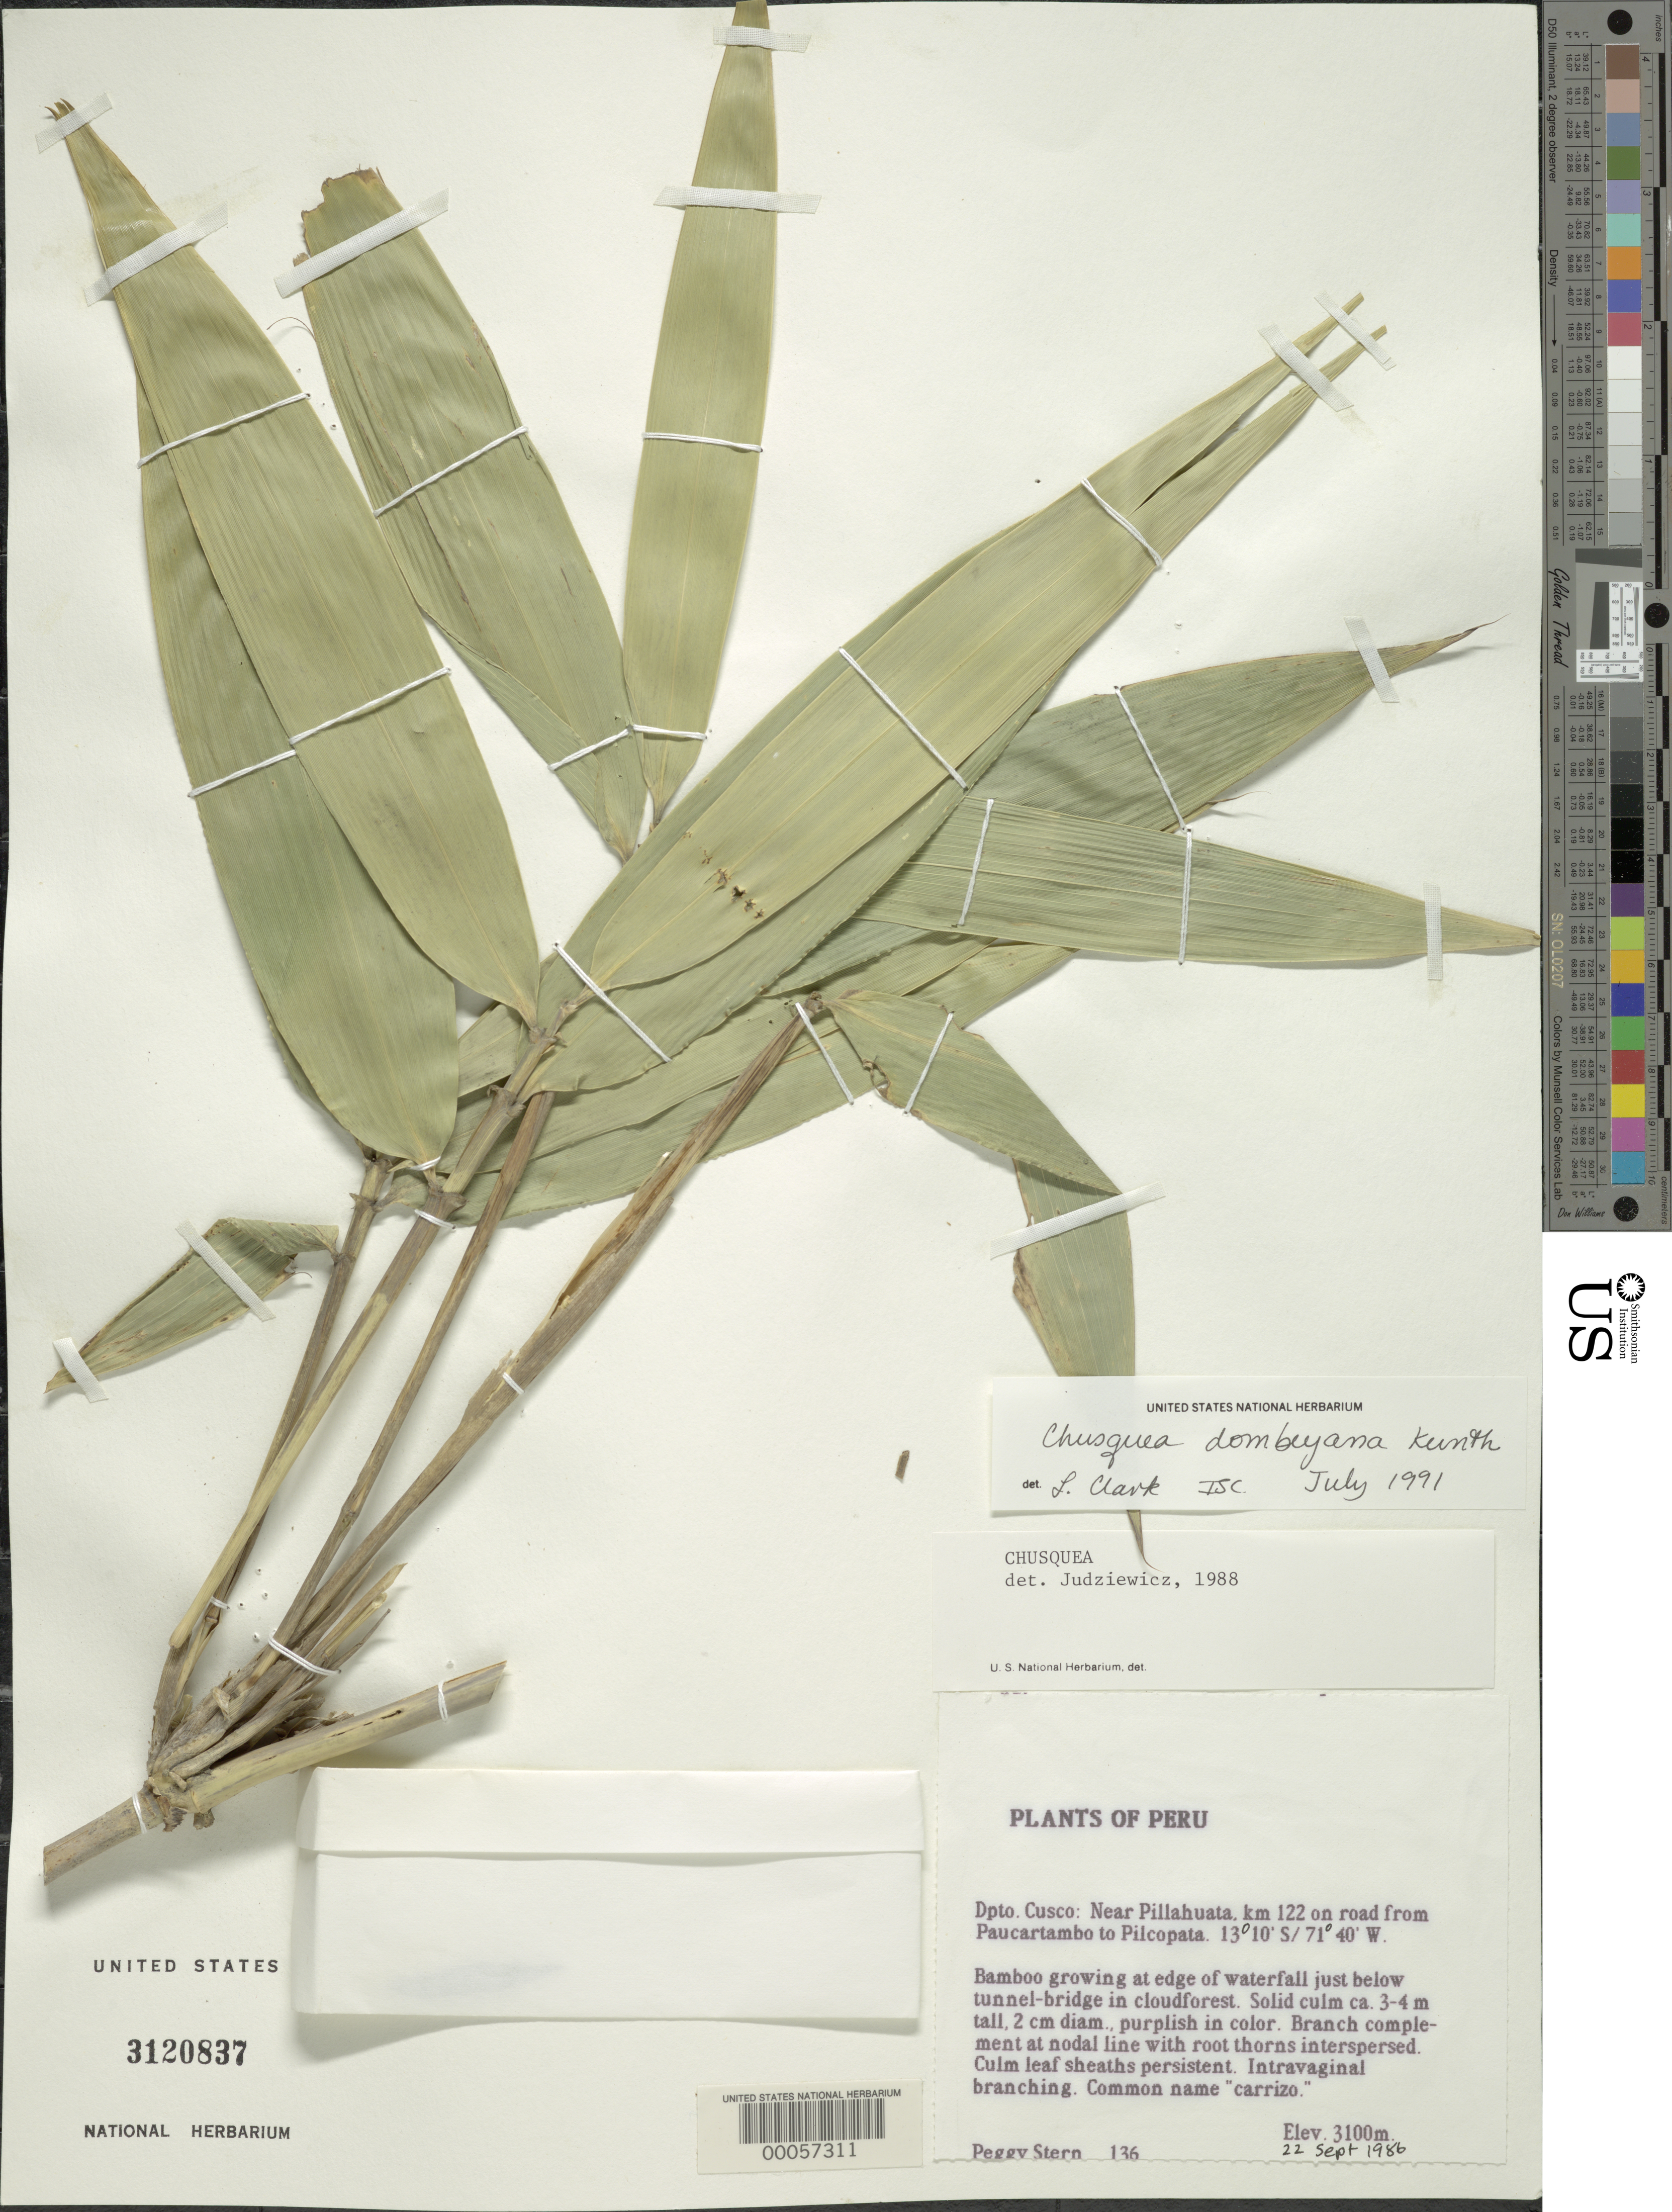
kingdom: Plantae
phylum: Tracheophyta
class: Liliopsida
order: Poales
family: Poaceae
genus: Chusquea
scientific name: Chusquea dombeyana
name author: Kunth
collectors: P. Stern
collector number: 136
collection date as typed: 22 Sep 1986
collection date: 1986-09-22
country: Peru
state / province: Cusco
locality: near Pillahuata, km 122 on road from Paucartambo to Pilcopata, just below tunnel-bridge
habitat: At edge of waterfall in cloudforest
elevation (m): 3100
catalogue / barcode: US 3120837